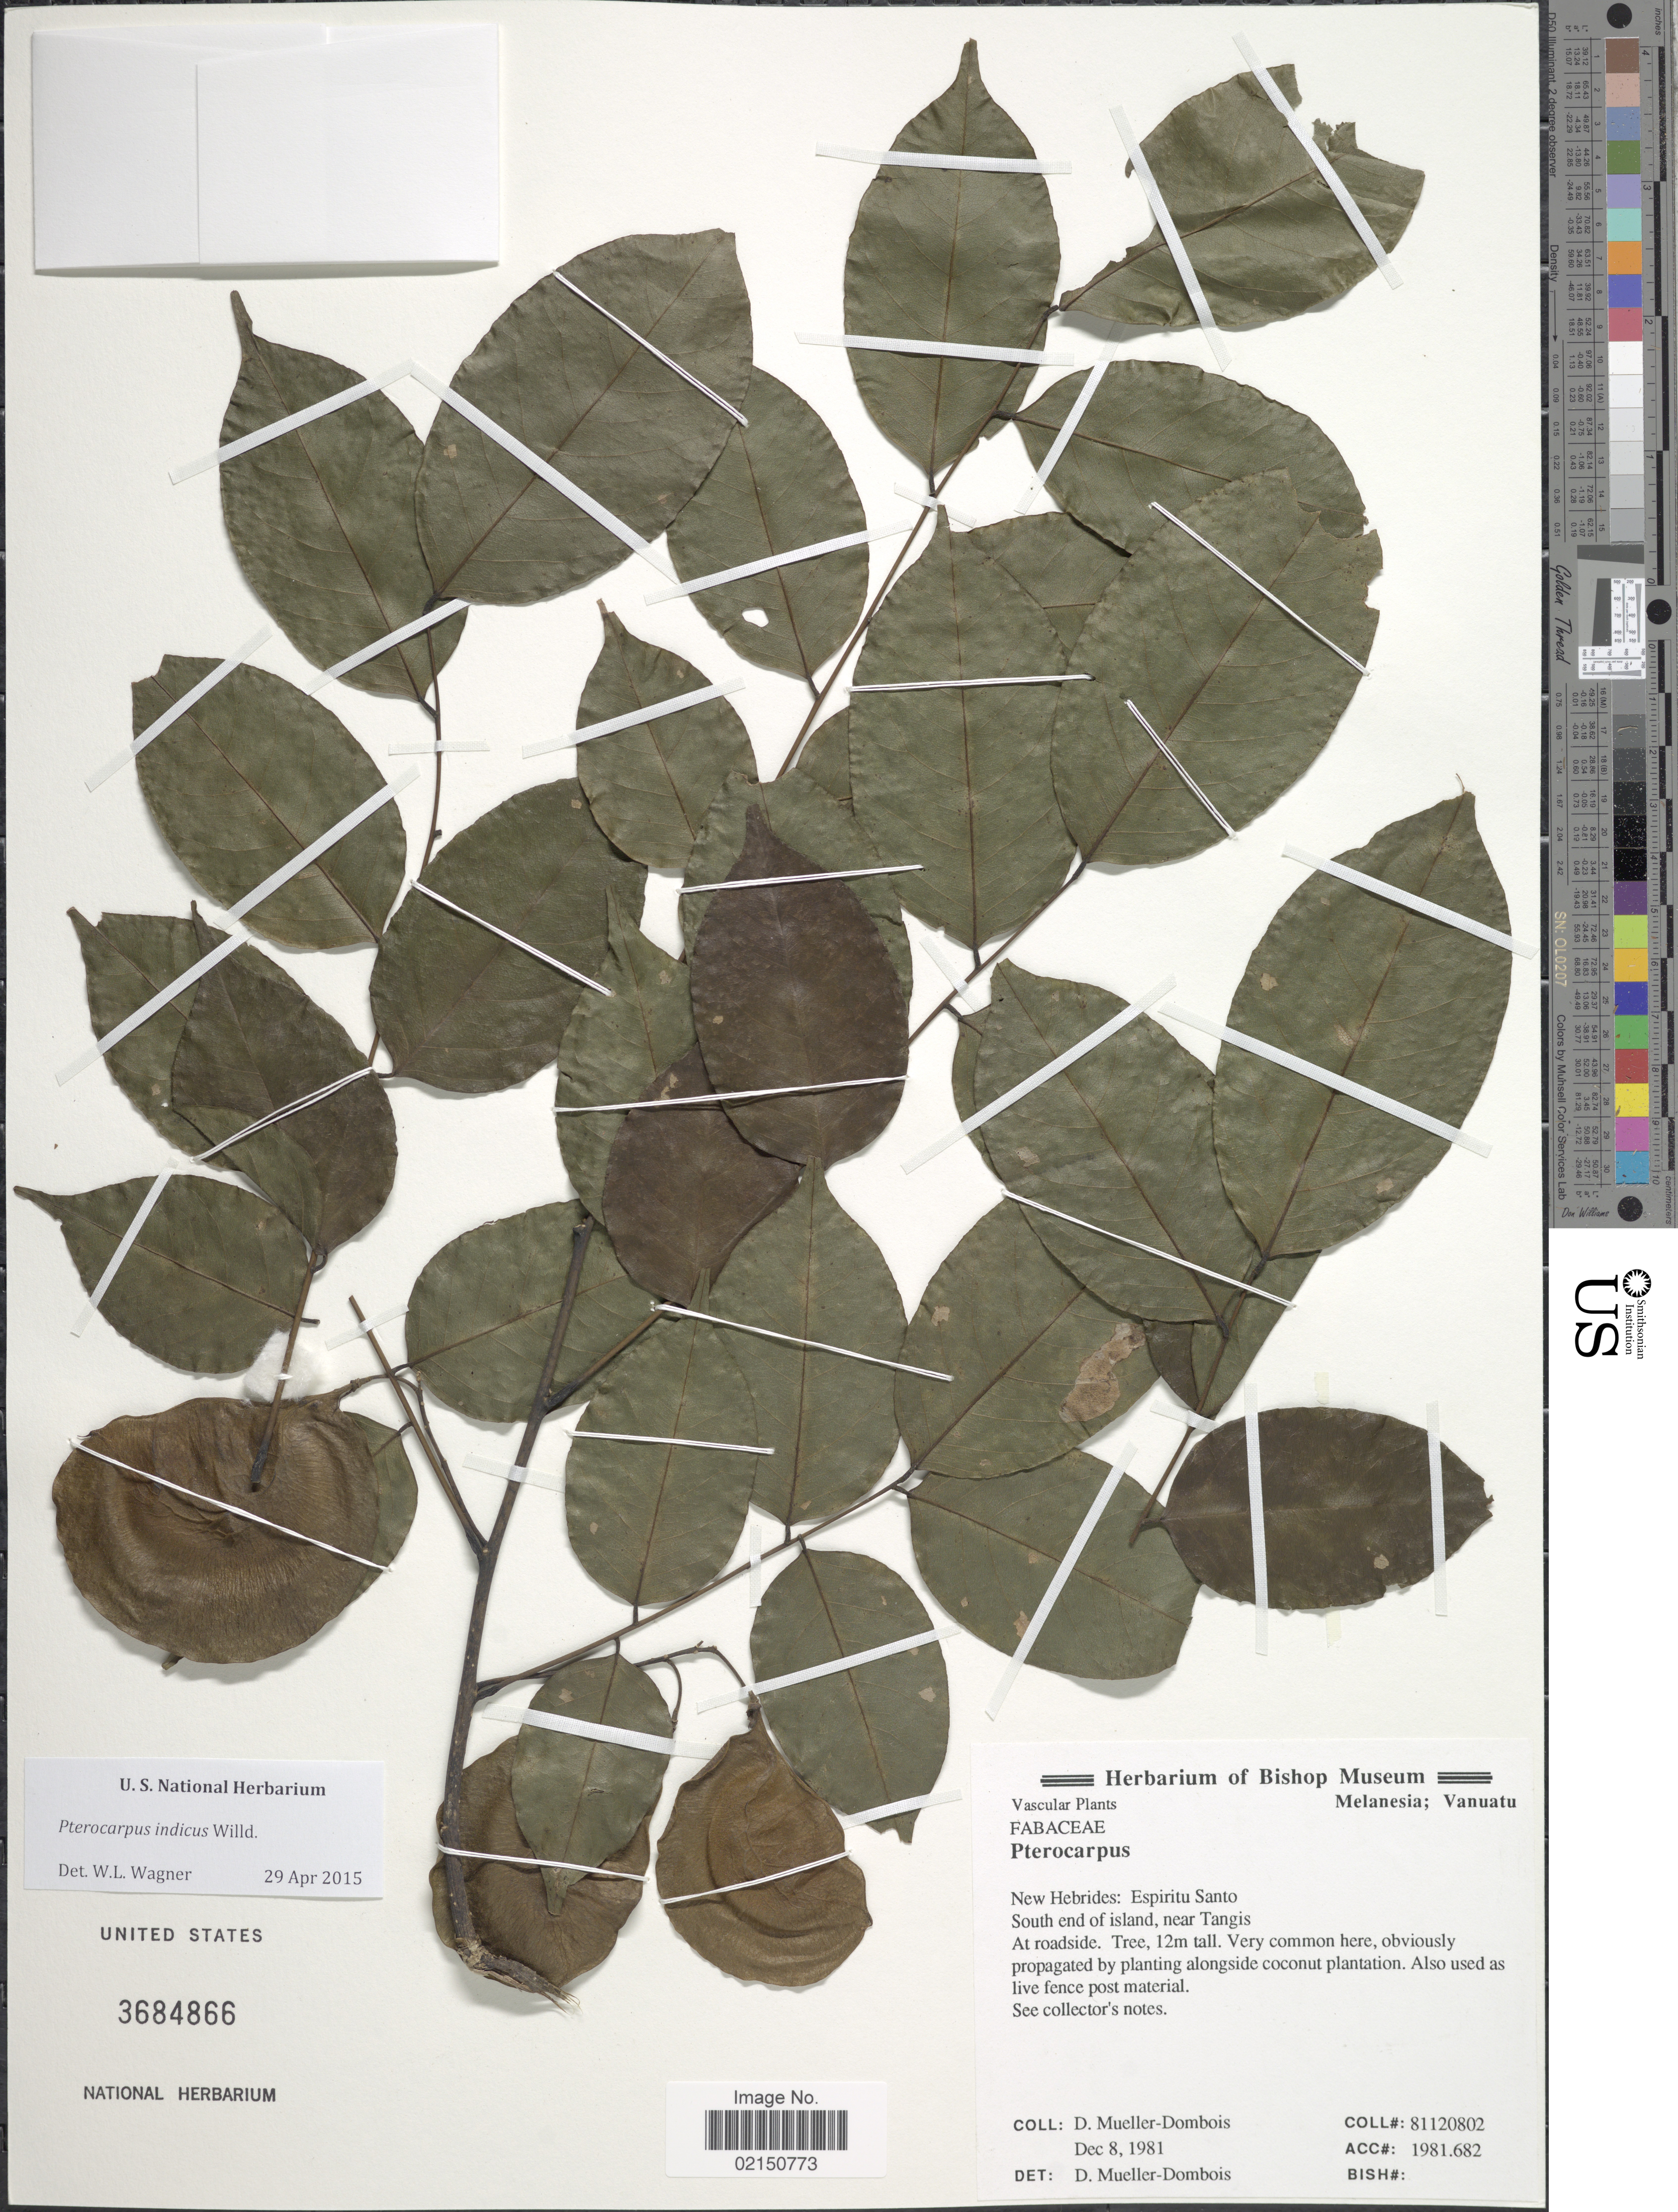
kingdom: Plantae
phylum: Tracheophyta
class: Magnoliopsida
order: Fabales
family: Fabaceae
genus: Pterocarpus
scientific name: Pterocarpus indicus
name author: Willd.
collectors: D. Mueller-Dombois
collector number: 81120802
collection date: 1981-12-08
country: Vanuatu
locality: New Hebrides: Espiritu Santo. South end of island, near Tangis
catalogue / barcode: US 3684866